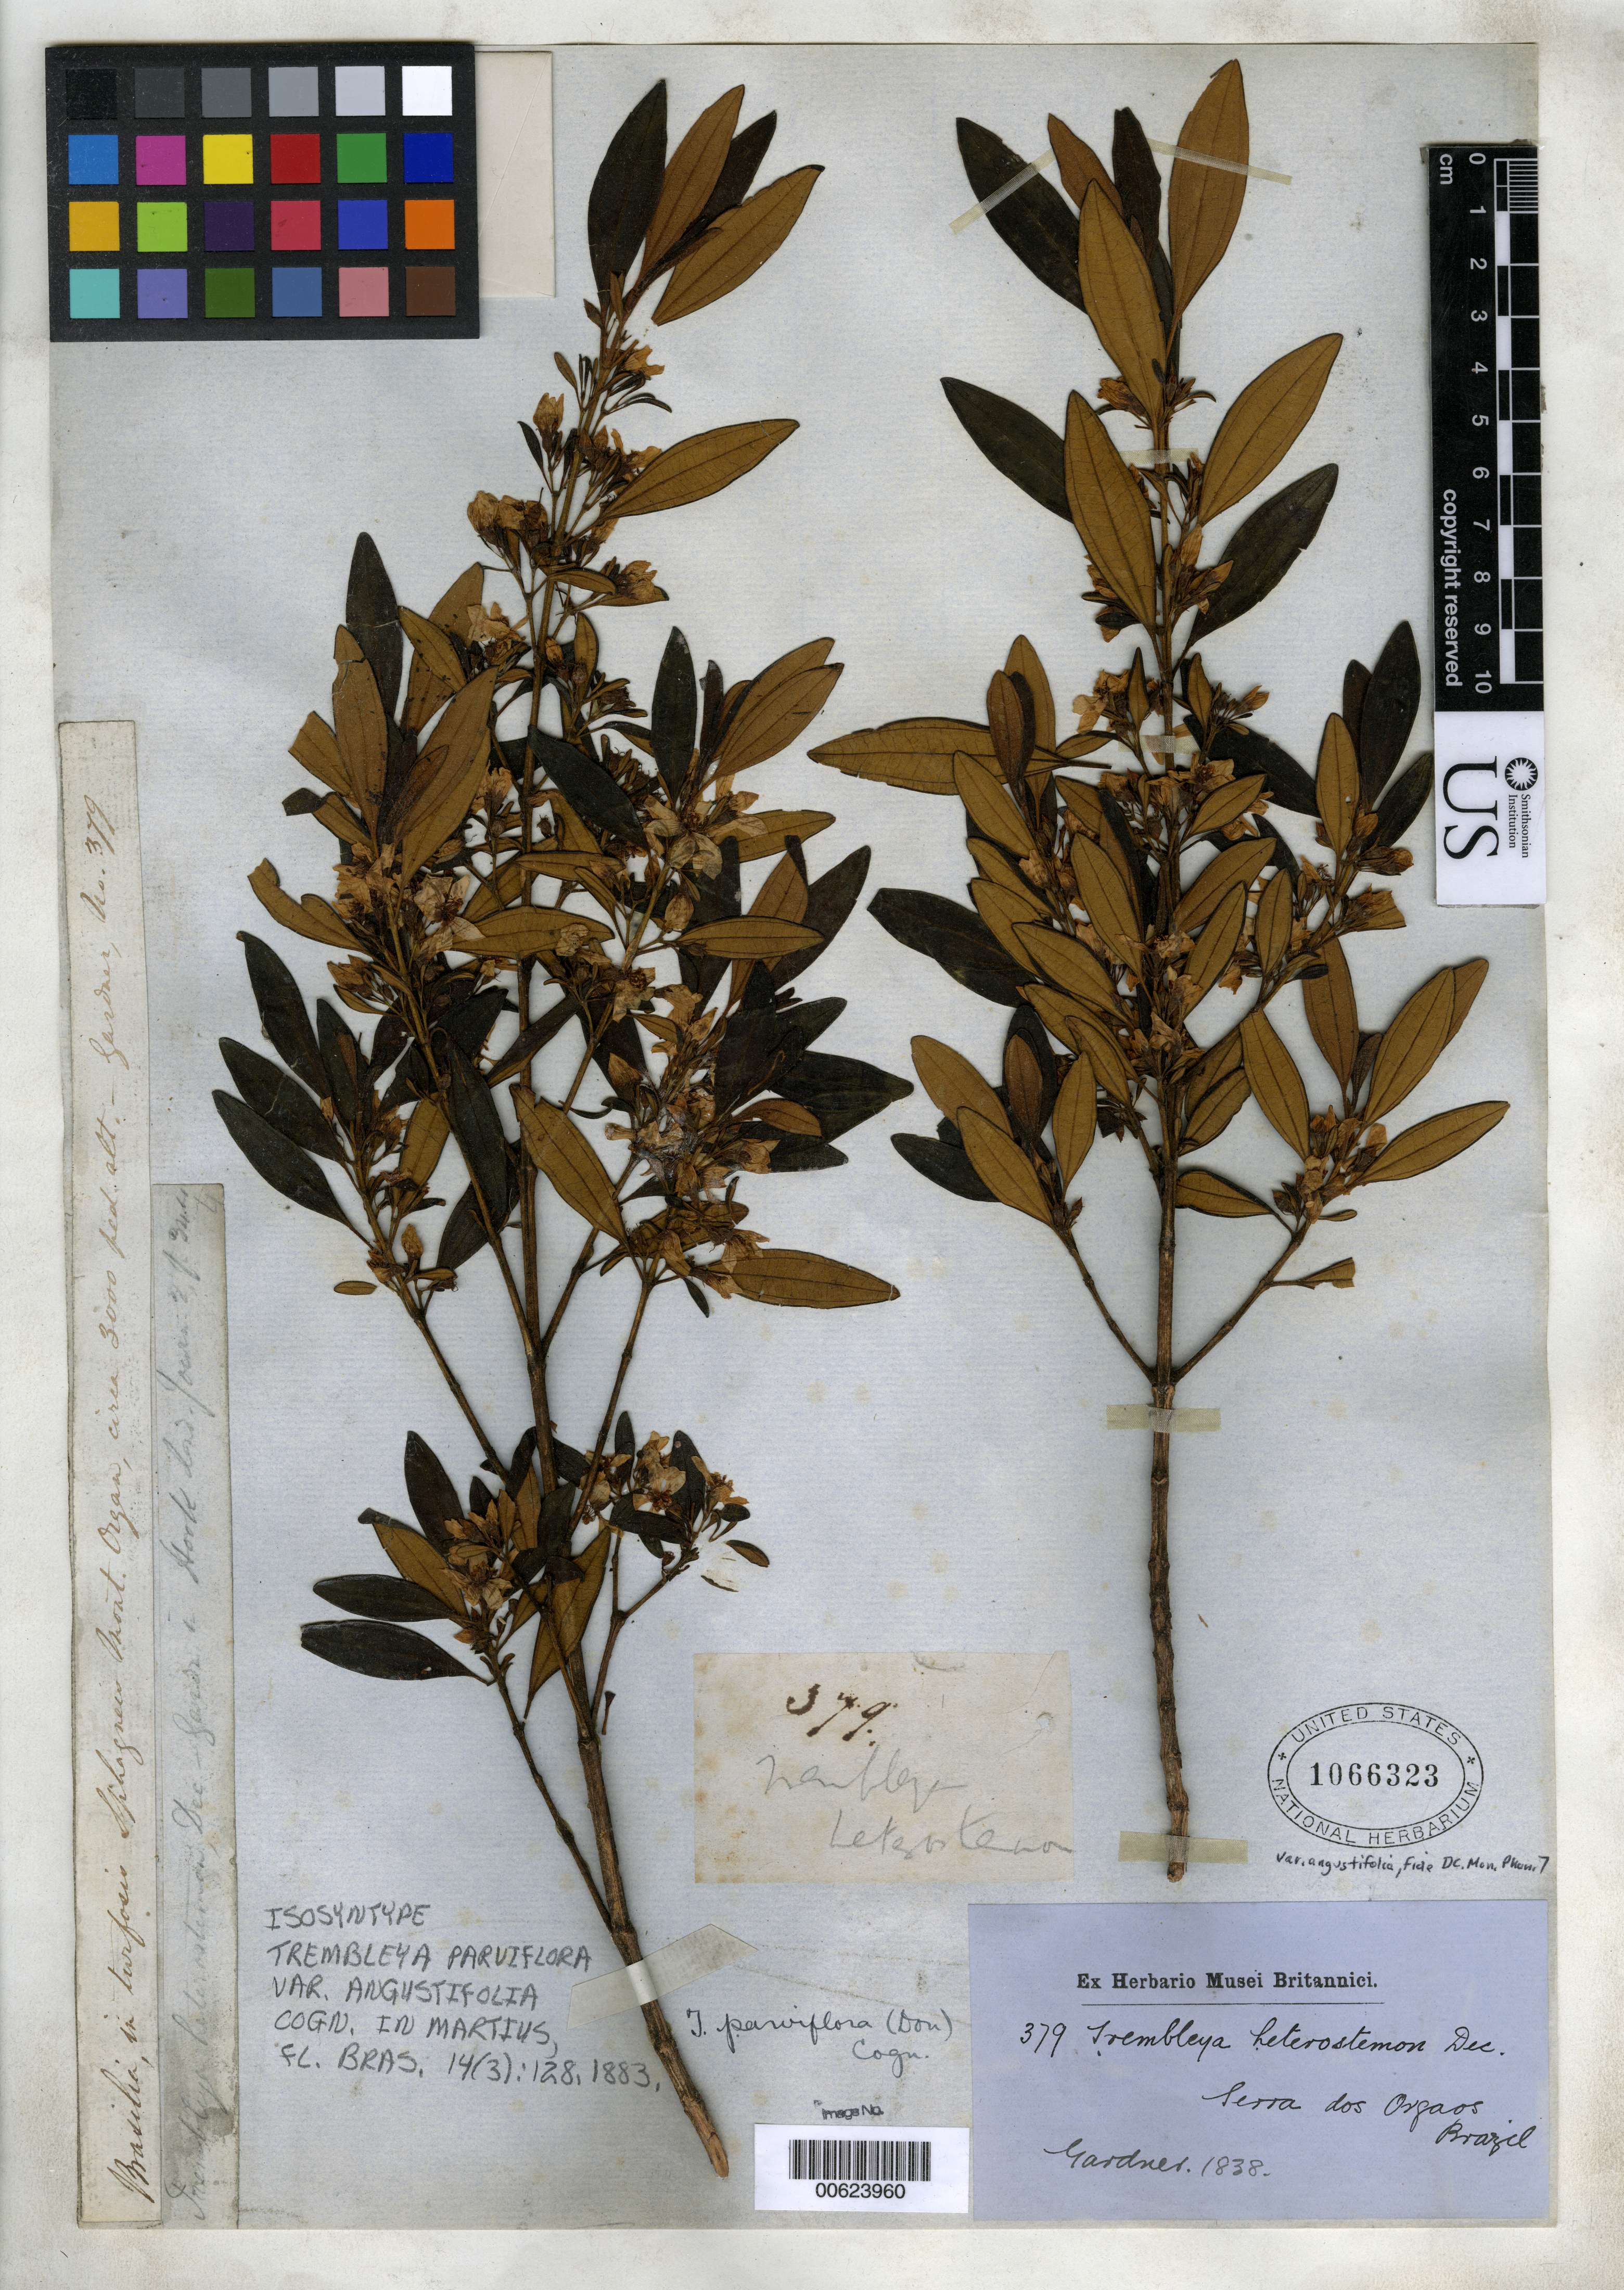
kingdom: Plantae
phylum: Tracheophyta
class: Magnoliopsida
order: Myrtales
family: Melastomataceae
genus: Trembleya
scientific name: Trembleya parviflora var. angustifolia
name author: Cogn. in Mart.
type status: Isosyntype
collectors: G. Gardner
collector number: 379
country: Brazil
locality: Serra dos Orgaos.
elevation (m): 914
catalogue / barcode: US 1066323